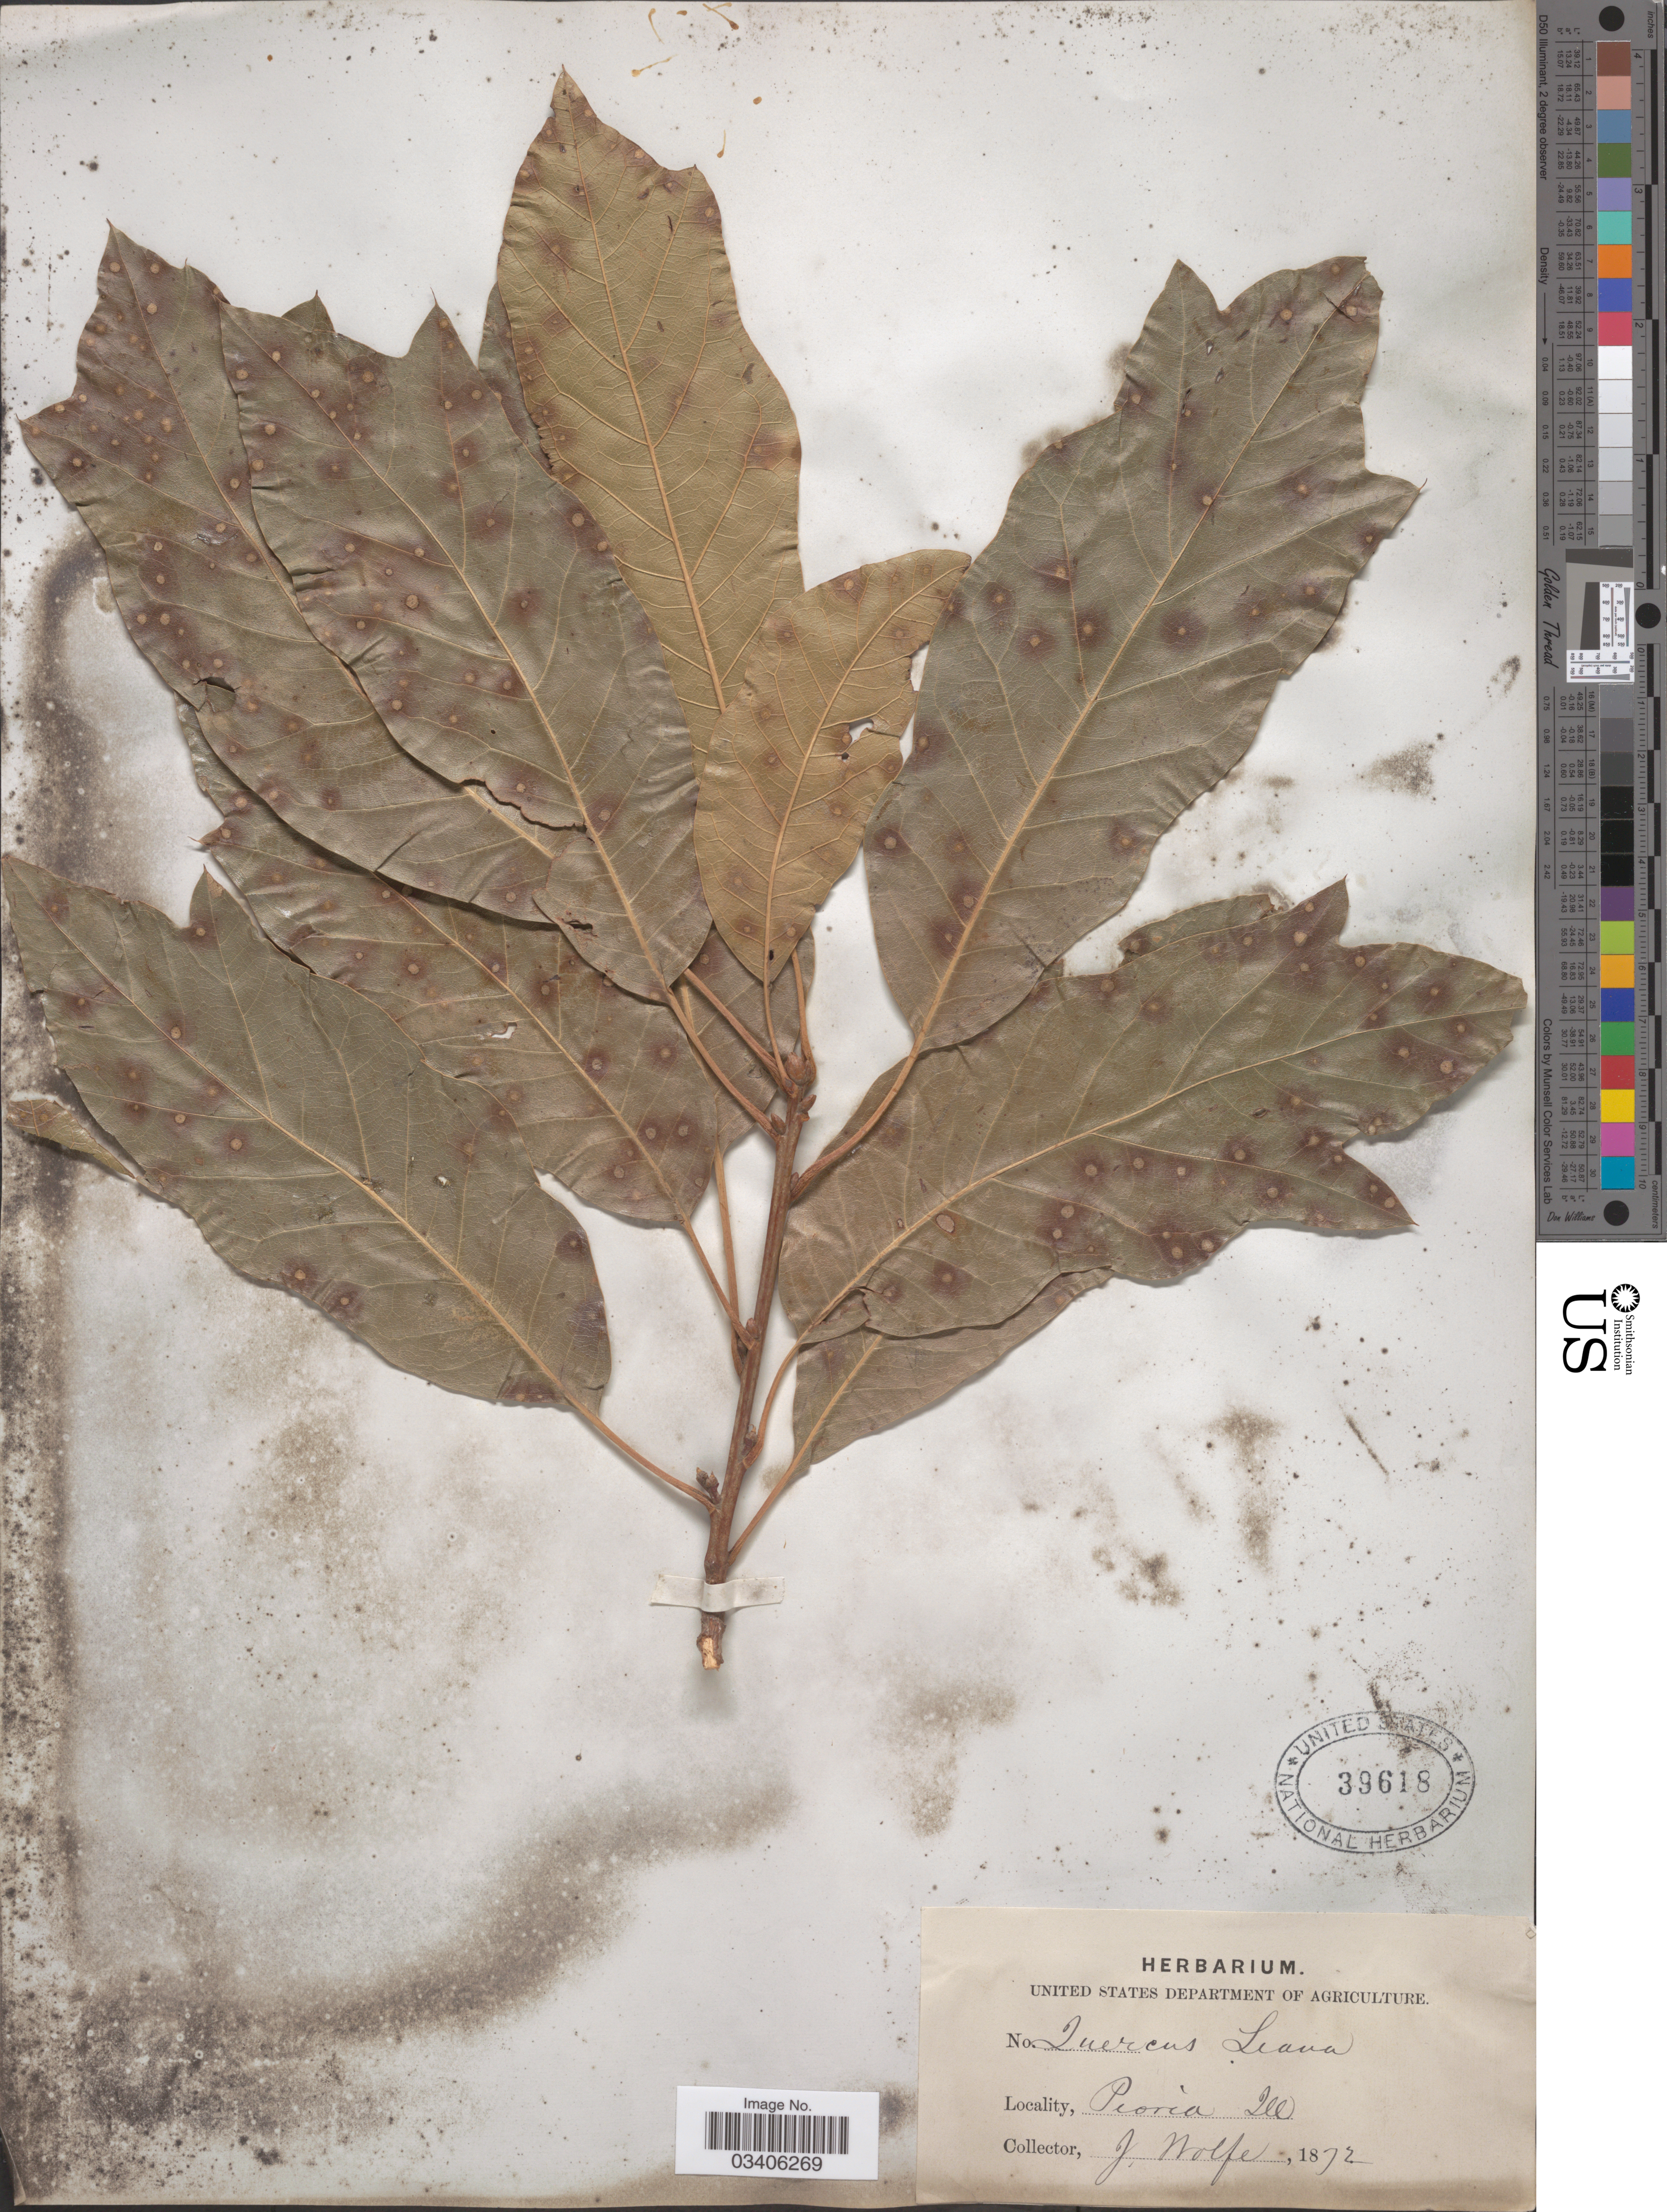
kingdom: Plantae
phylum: Tracheophyta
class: Magnoliopsida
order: Fagales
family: Fagaceae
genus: Quercus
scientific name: Quercus x leana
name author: Nutt.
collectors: J. Wolfe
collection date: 1872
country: United States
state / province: Illinois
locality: Peoria.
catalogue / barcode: US 39618